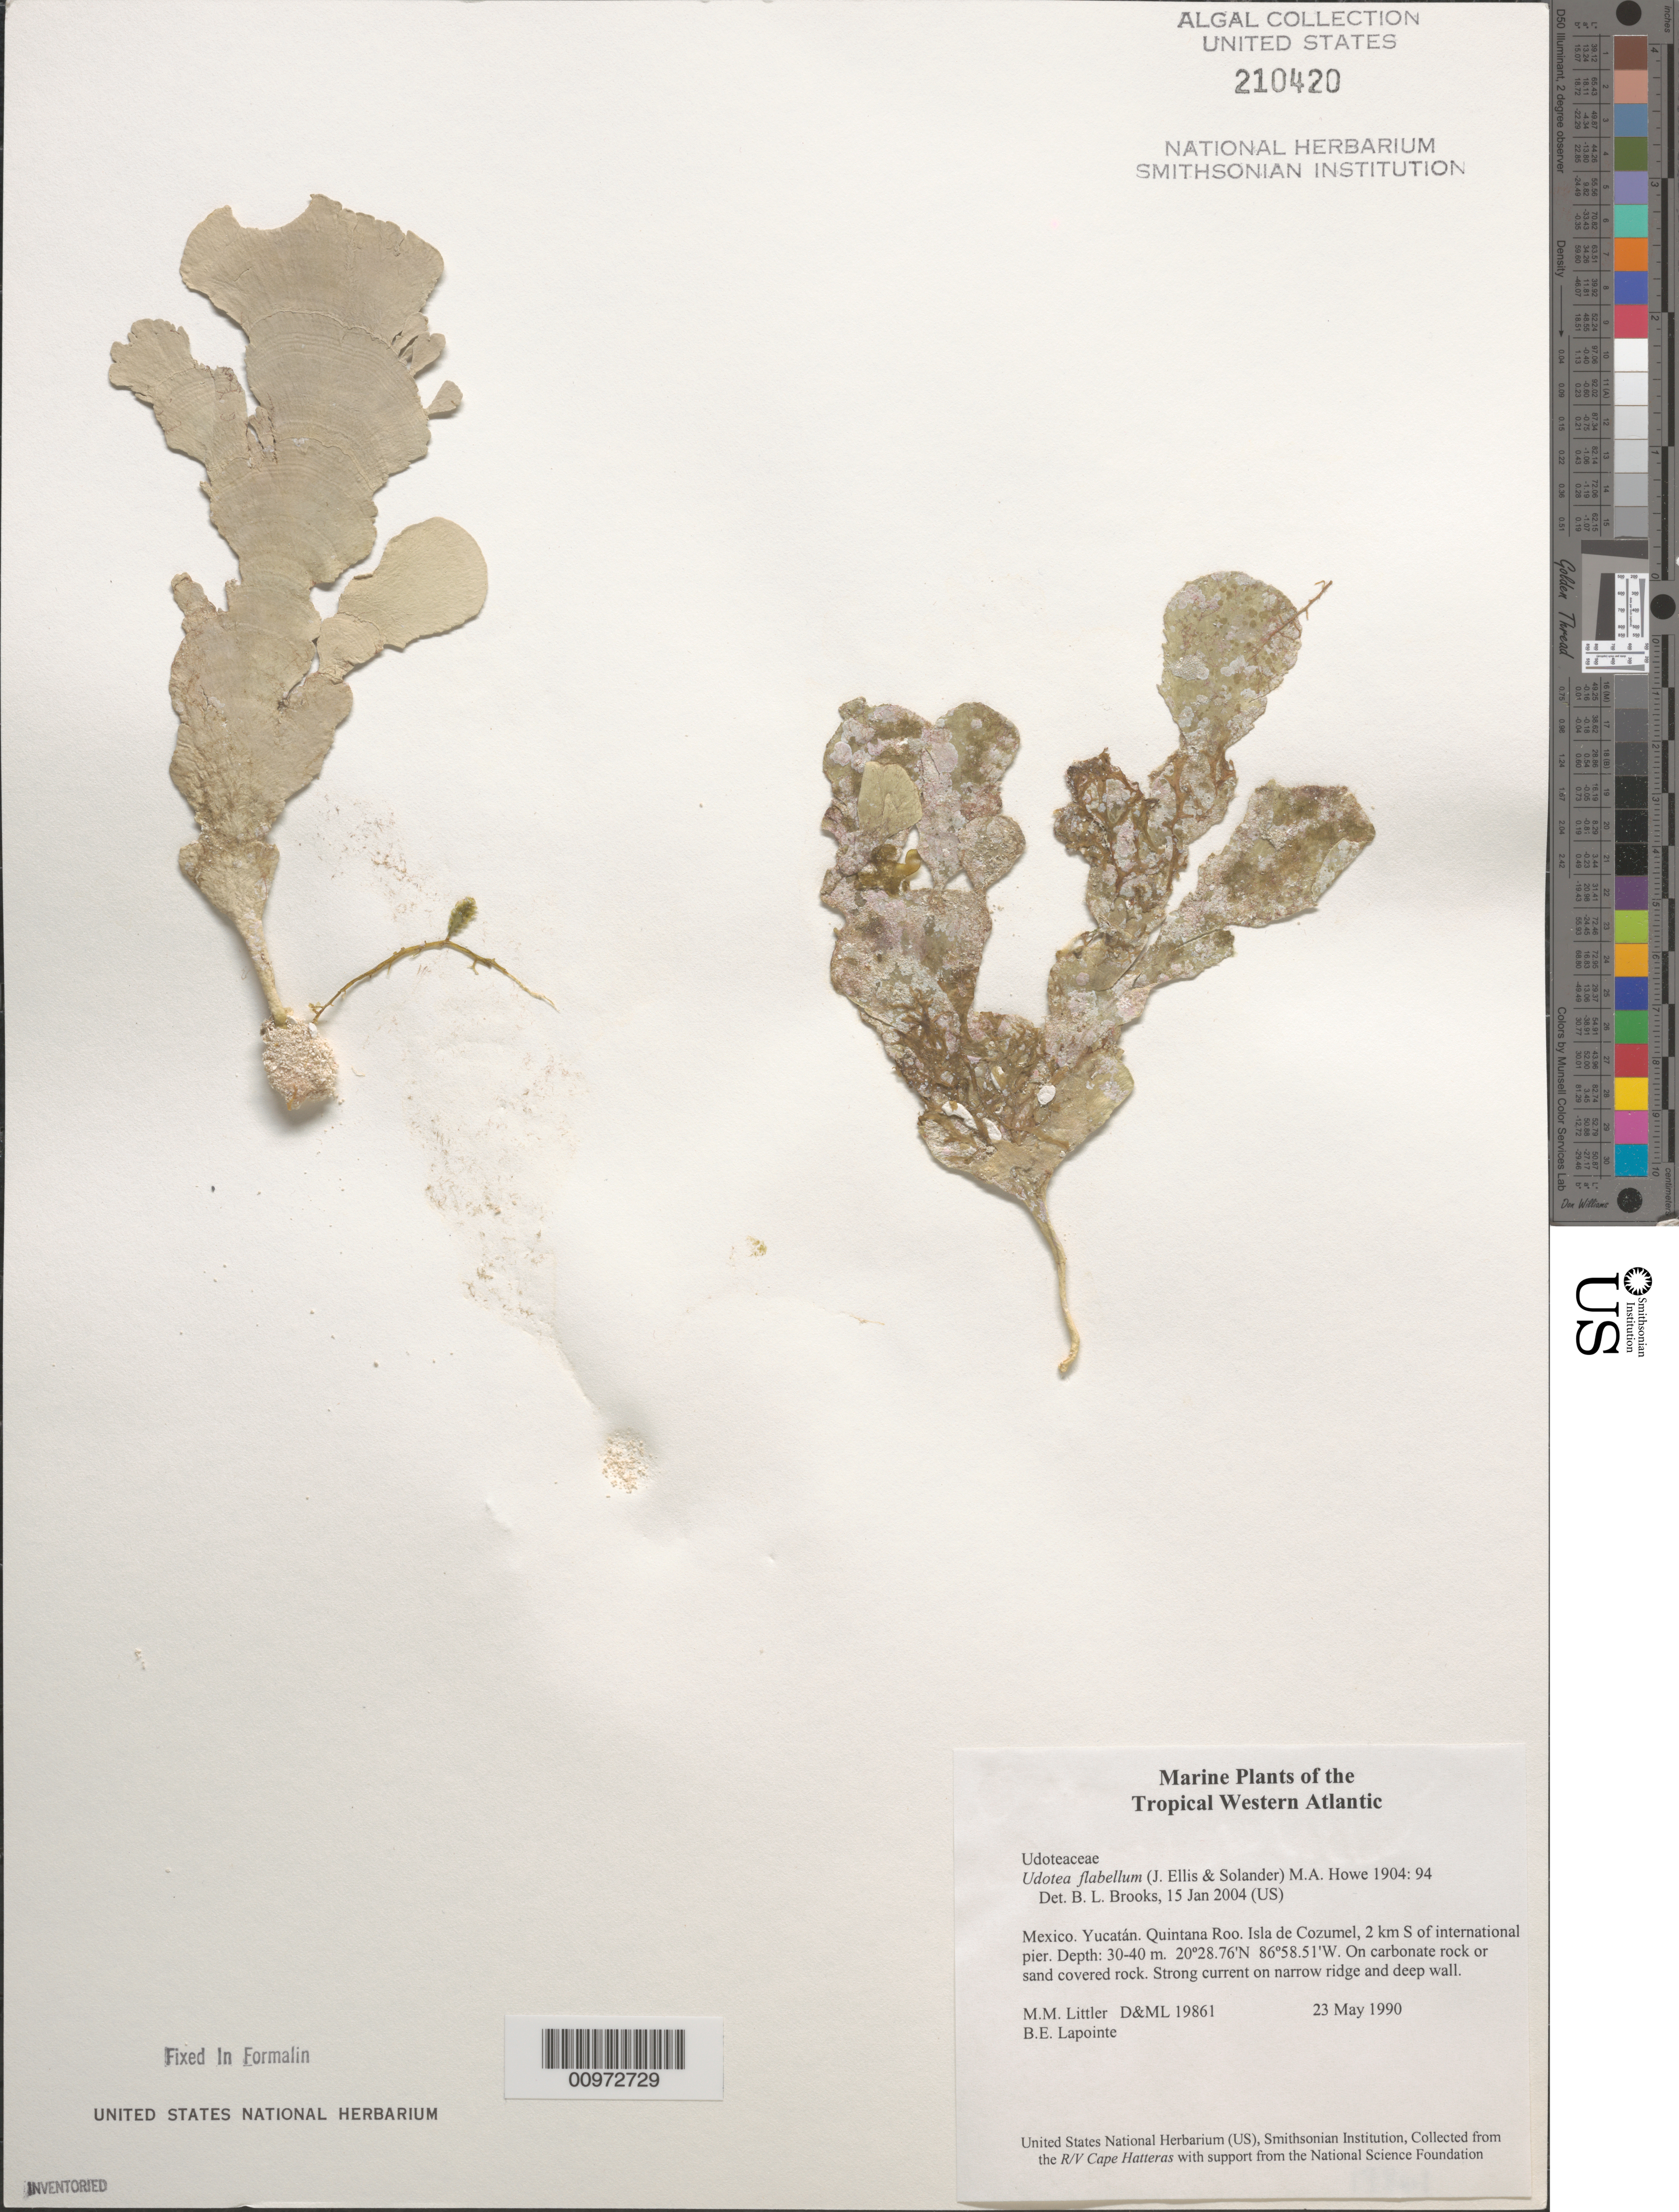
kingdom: Plantae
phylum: Chlorophyta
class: Ulvophyceae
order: Bryopsidales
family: Udoteaceae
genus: Udotea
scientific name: Udotea flabellum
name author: (J. Ellis & Sol.) M. Howe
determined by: Brooks, B. L., (BOT), Smithsonian Institution - National Museum of Natural History (UNITED STATES)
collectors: M. M. Littler & B. Lapointe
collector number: D&ML 19861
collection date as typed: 23 May 1990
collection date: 1990-05-23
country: Mexico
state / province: Quintana Roo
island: Isla Cozumel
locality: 2 km south of international pier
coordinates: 20 28.76'N, 86 58.51'W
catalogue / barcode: US 210420